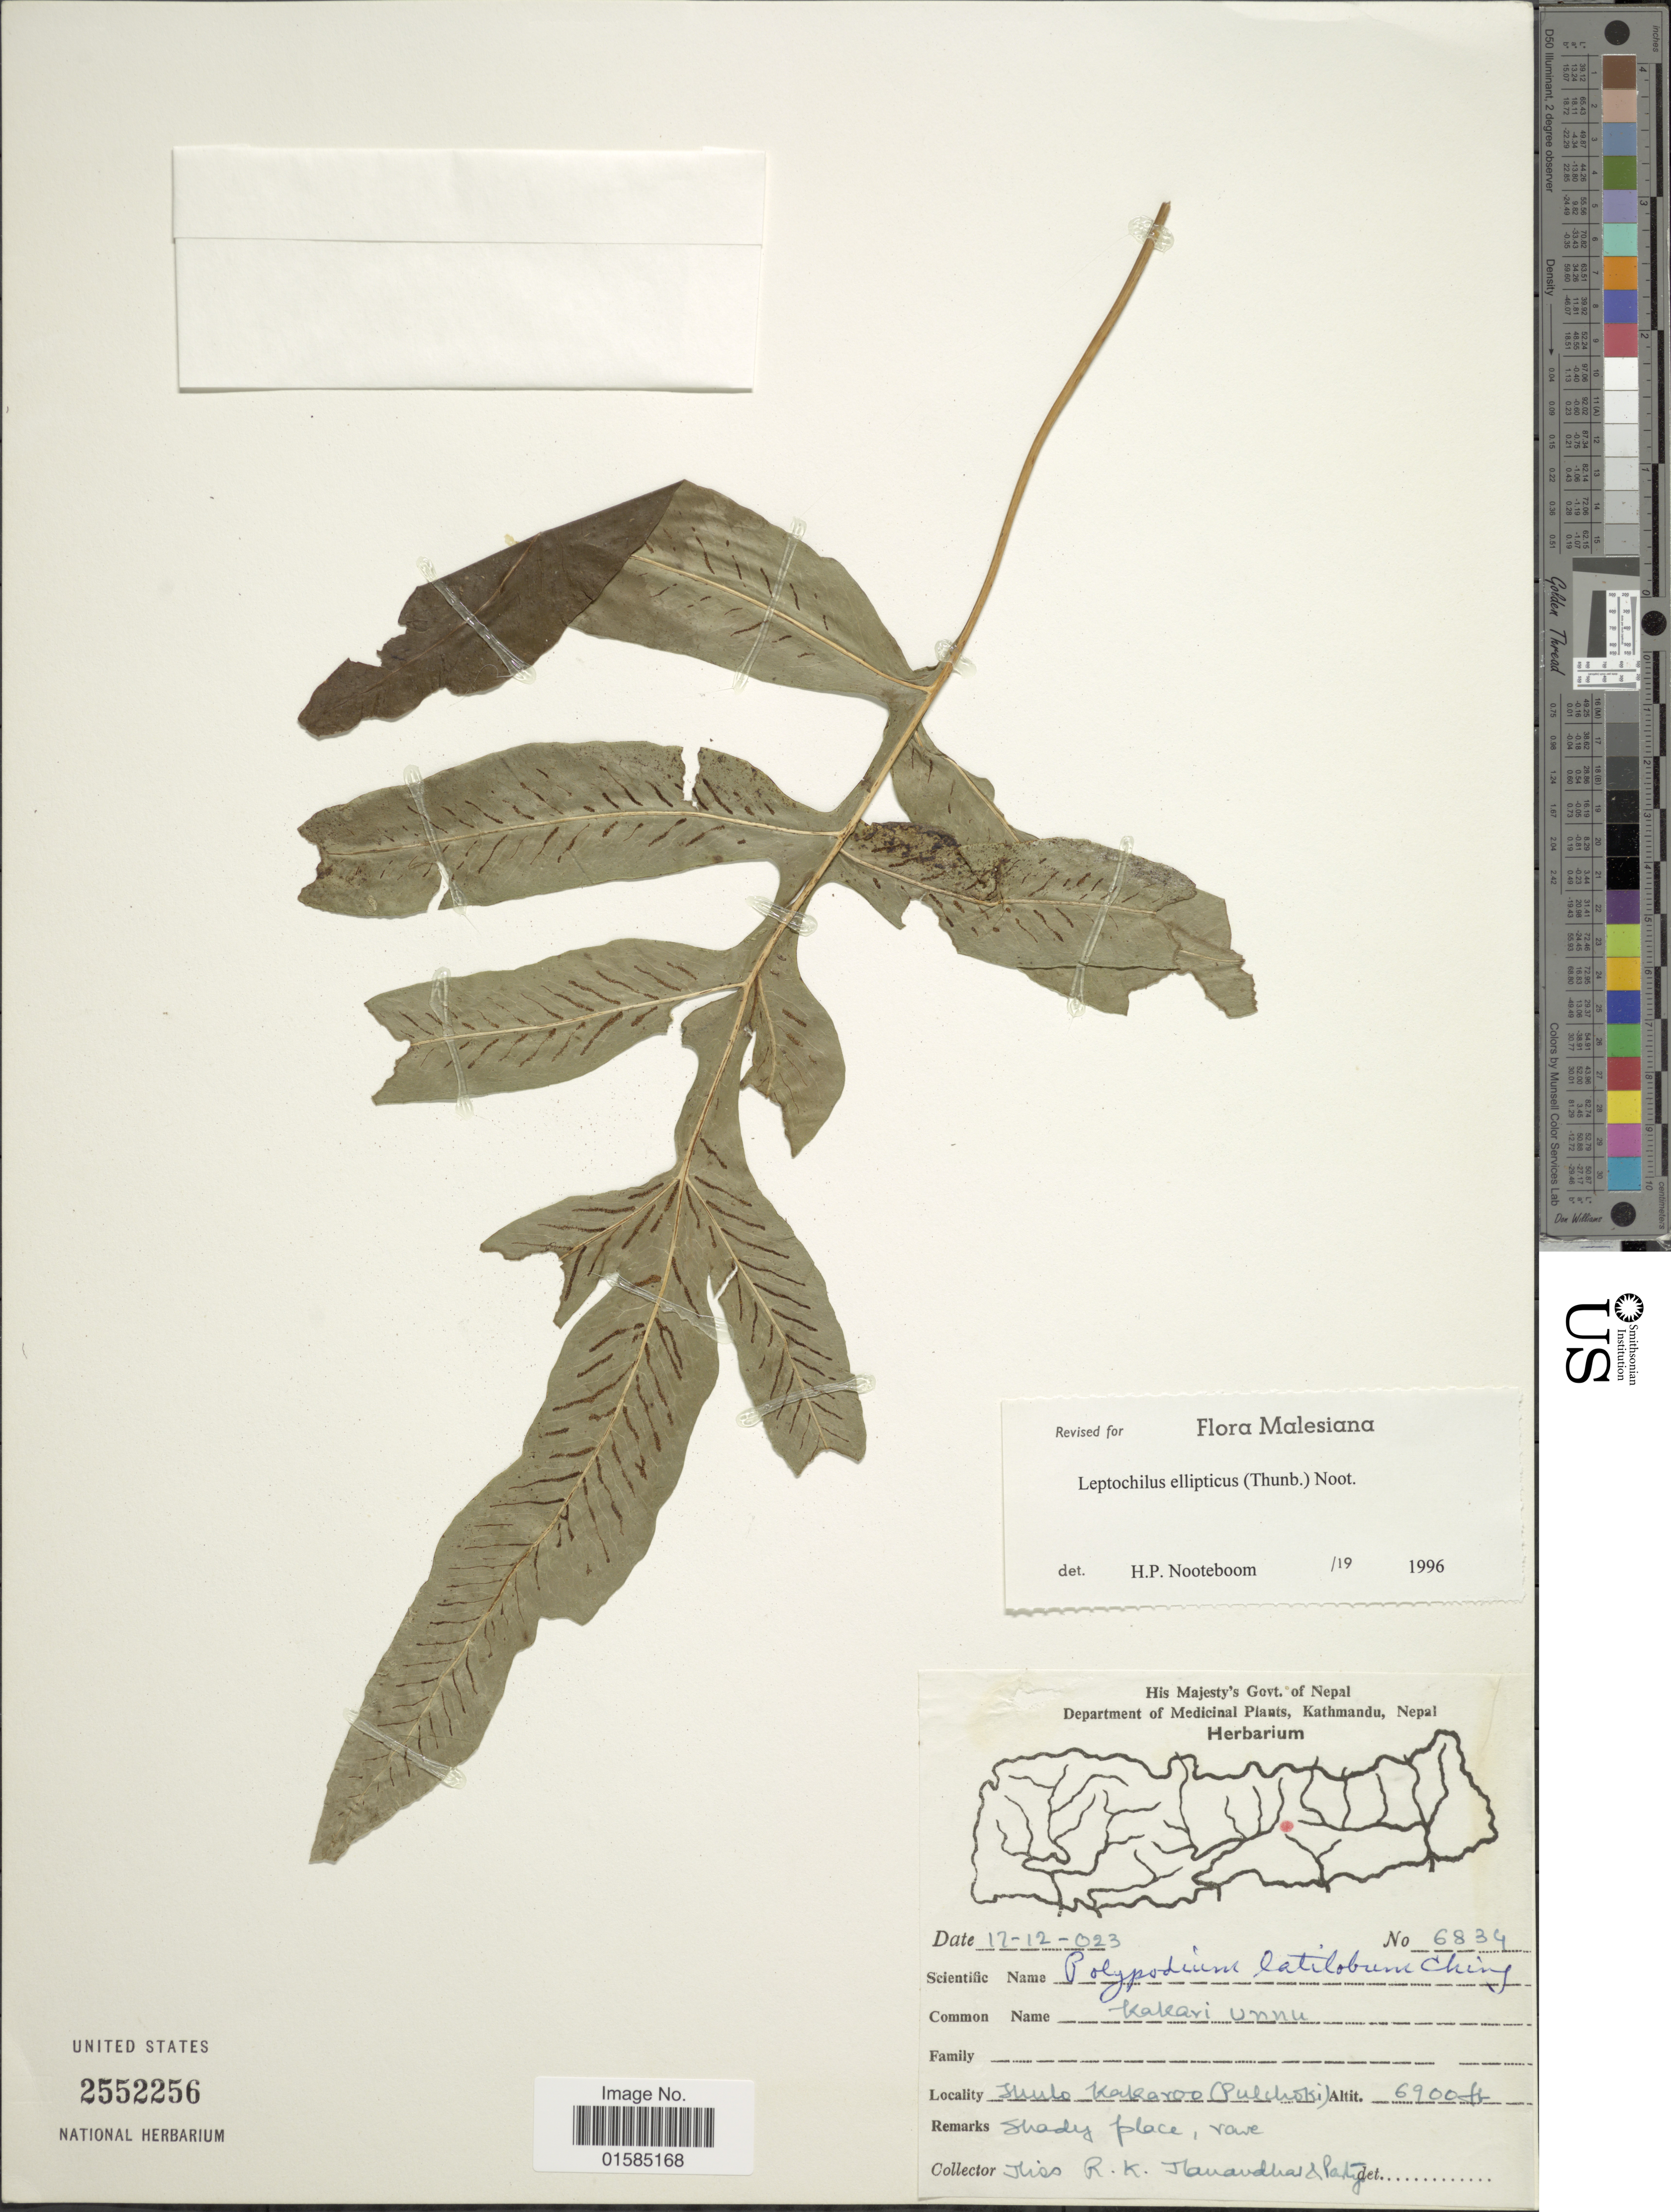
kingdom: Plantae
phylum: Tracheophyta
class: Polypodiopsida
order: Polypodiales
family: Polypodiaceae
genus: Leptochilus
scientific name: Leptochilus ellipticus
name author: (Thunb.) Noot.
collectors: R. Manandhar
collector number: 6834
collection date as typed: Transcribed d/m/y: 17/12/23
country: Nepal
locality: Kathmandu, Ihulo, Kakaroo (Pulchoki)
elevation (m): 2103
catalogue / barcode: US 2552256